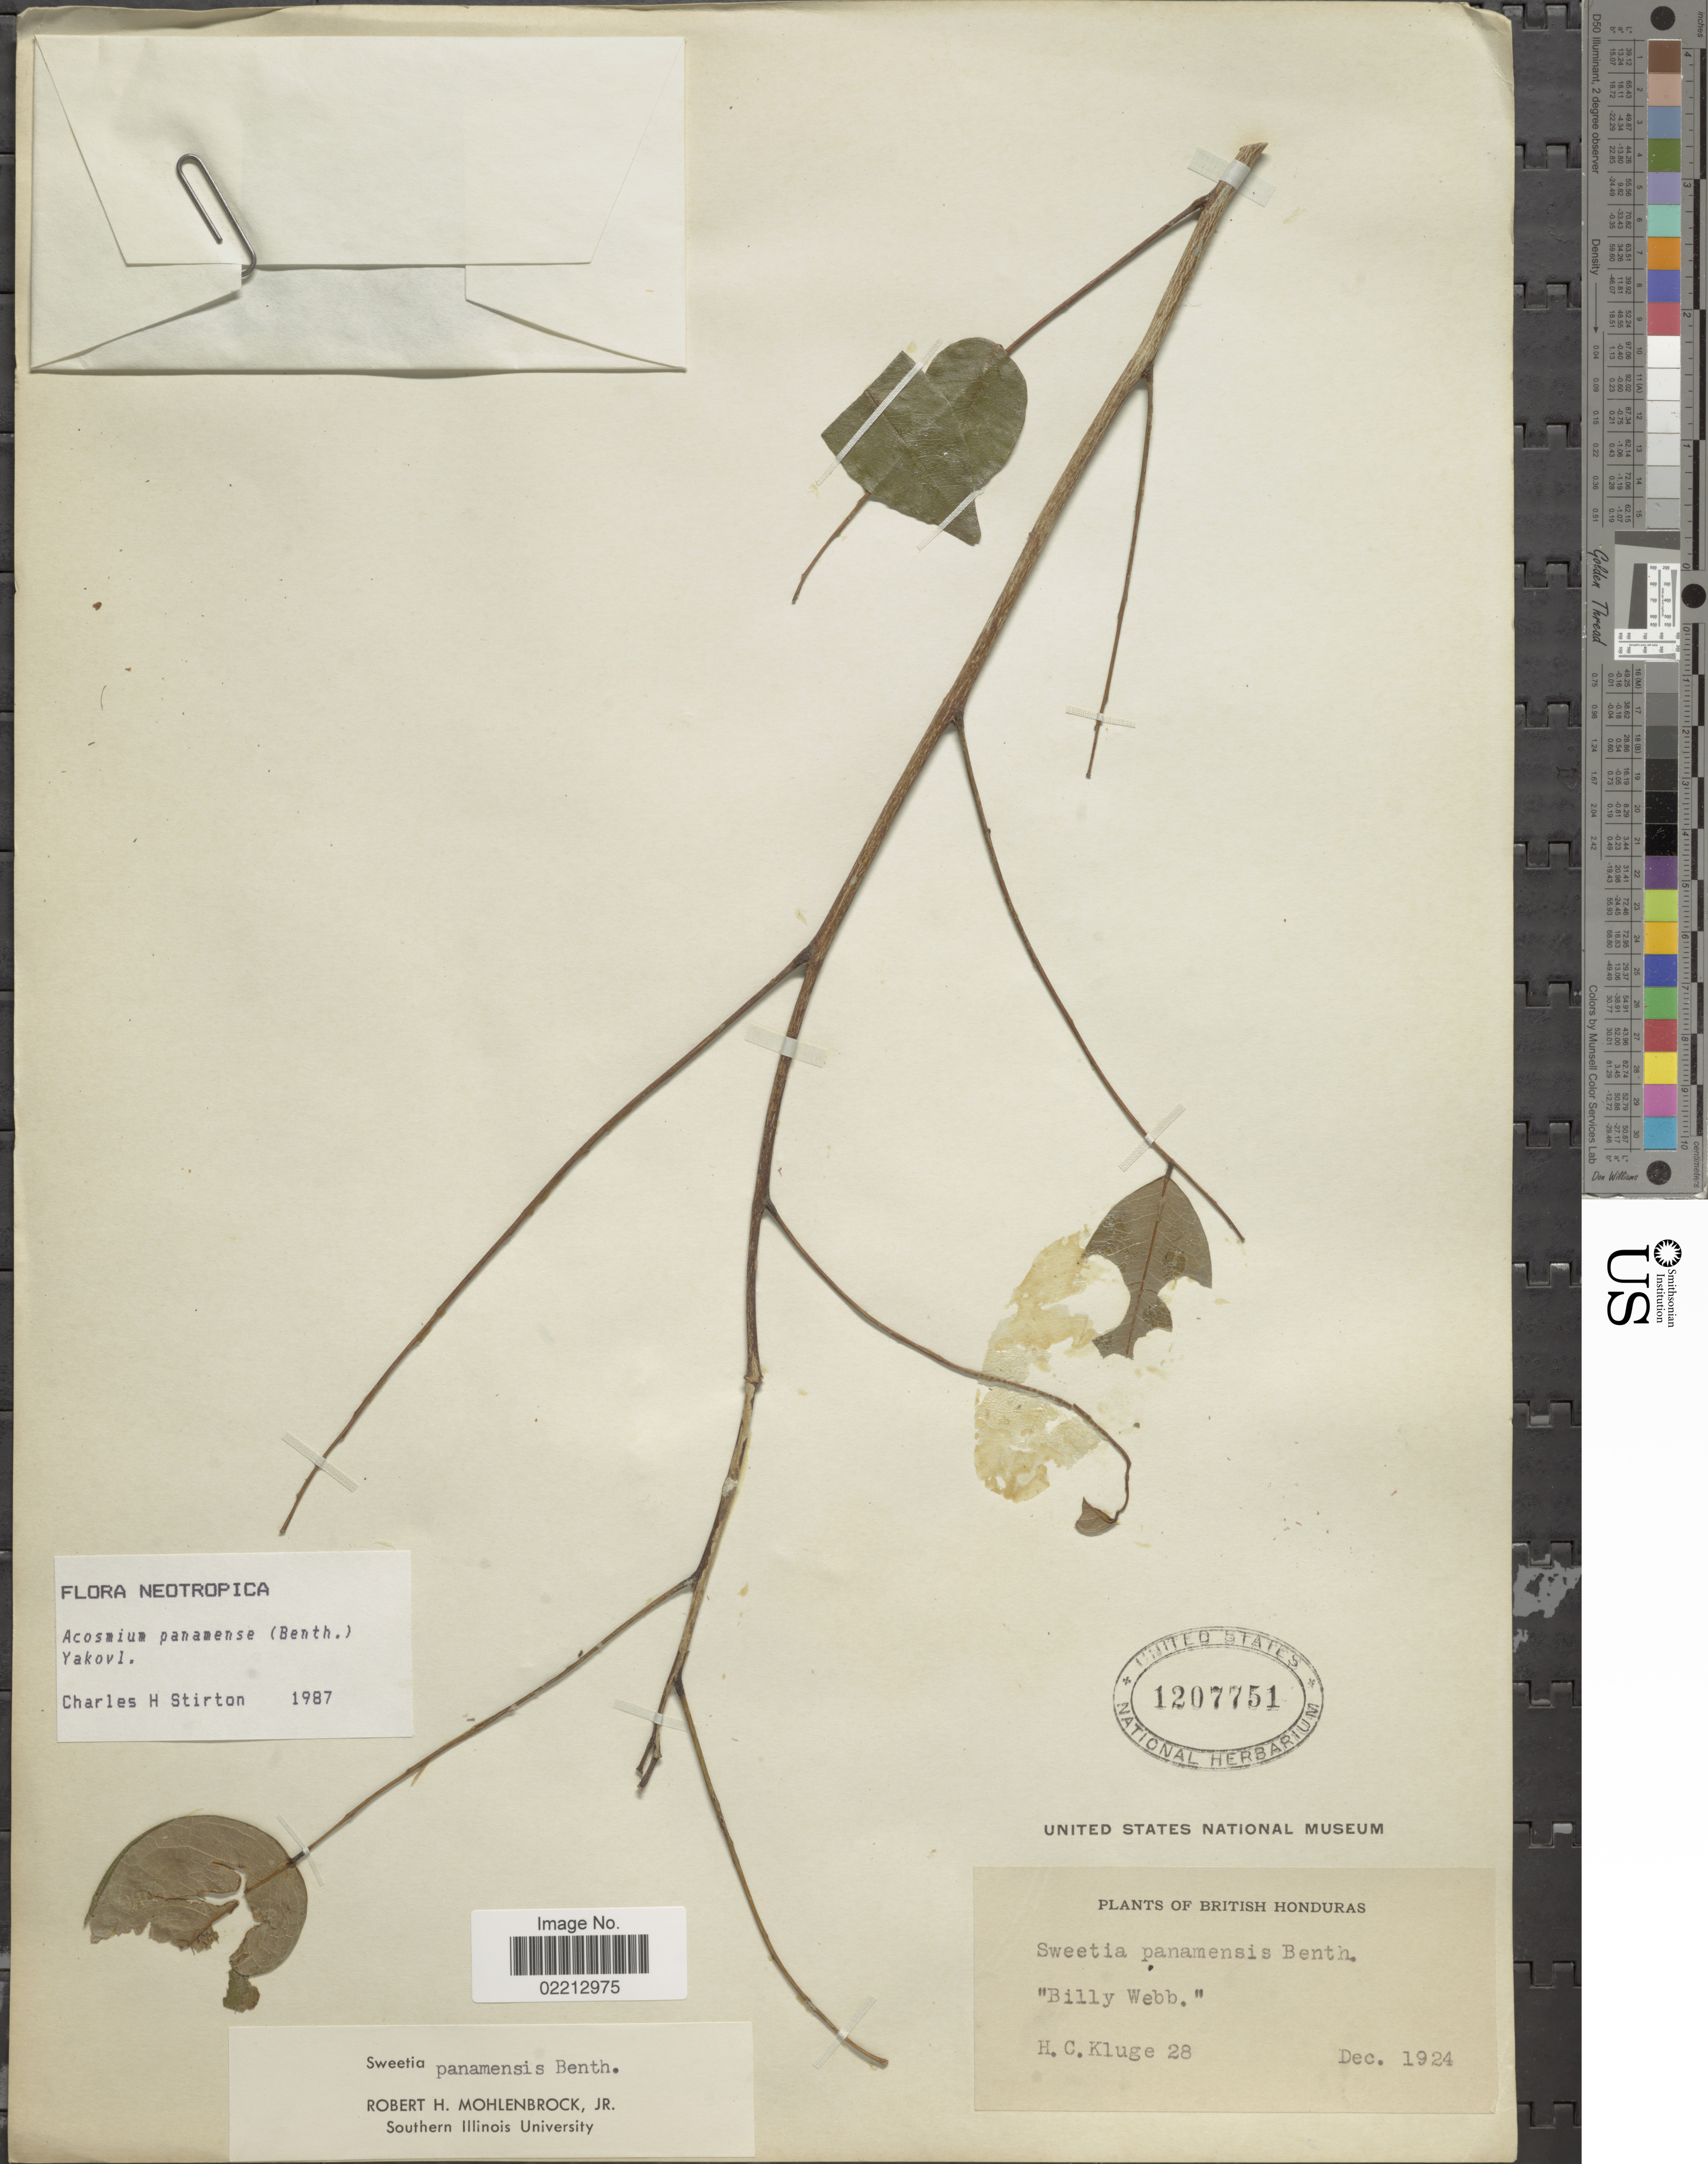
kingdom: Plantae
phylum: Tracheophyta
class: Magnoliopsida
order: Fabales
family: Fabaceae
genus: Acosmium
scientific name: Acosmium panamense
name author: (Benth.) Yakovlev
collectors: H. C. Kluge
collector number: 28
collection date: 1924-12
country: Belize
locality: British Honduras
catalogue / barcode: US 1207751